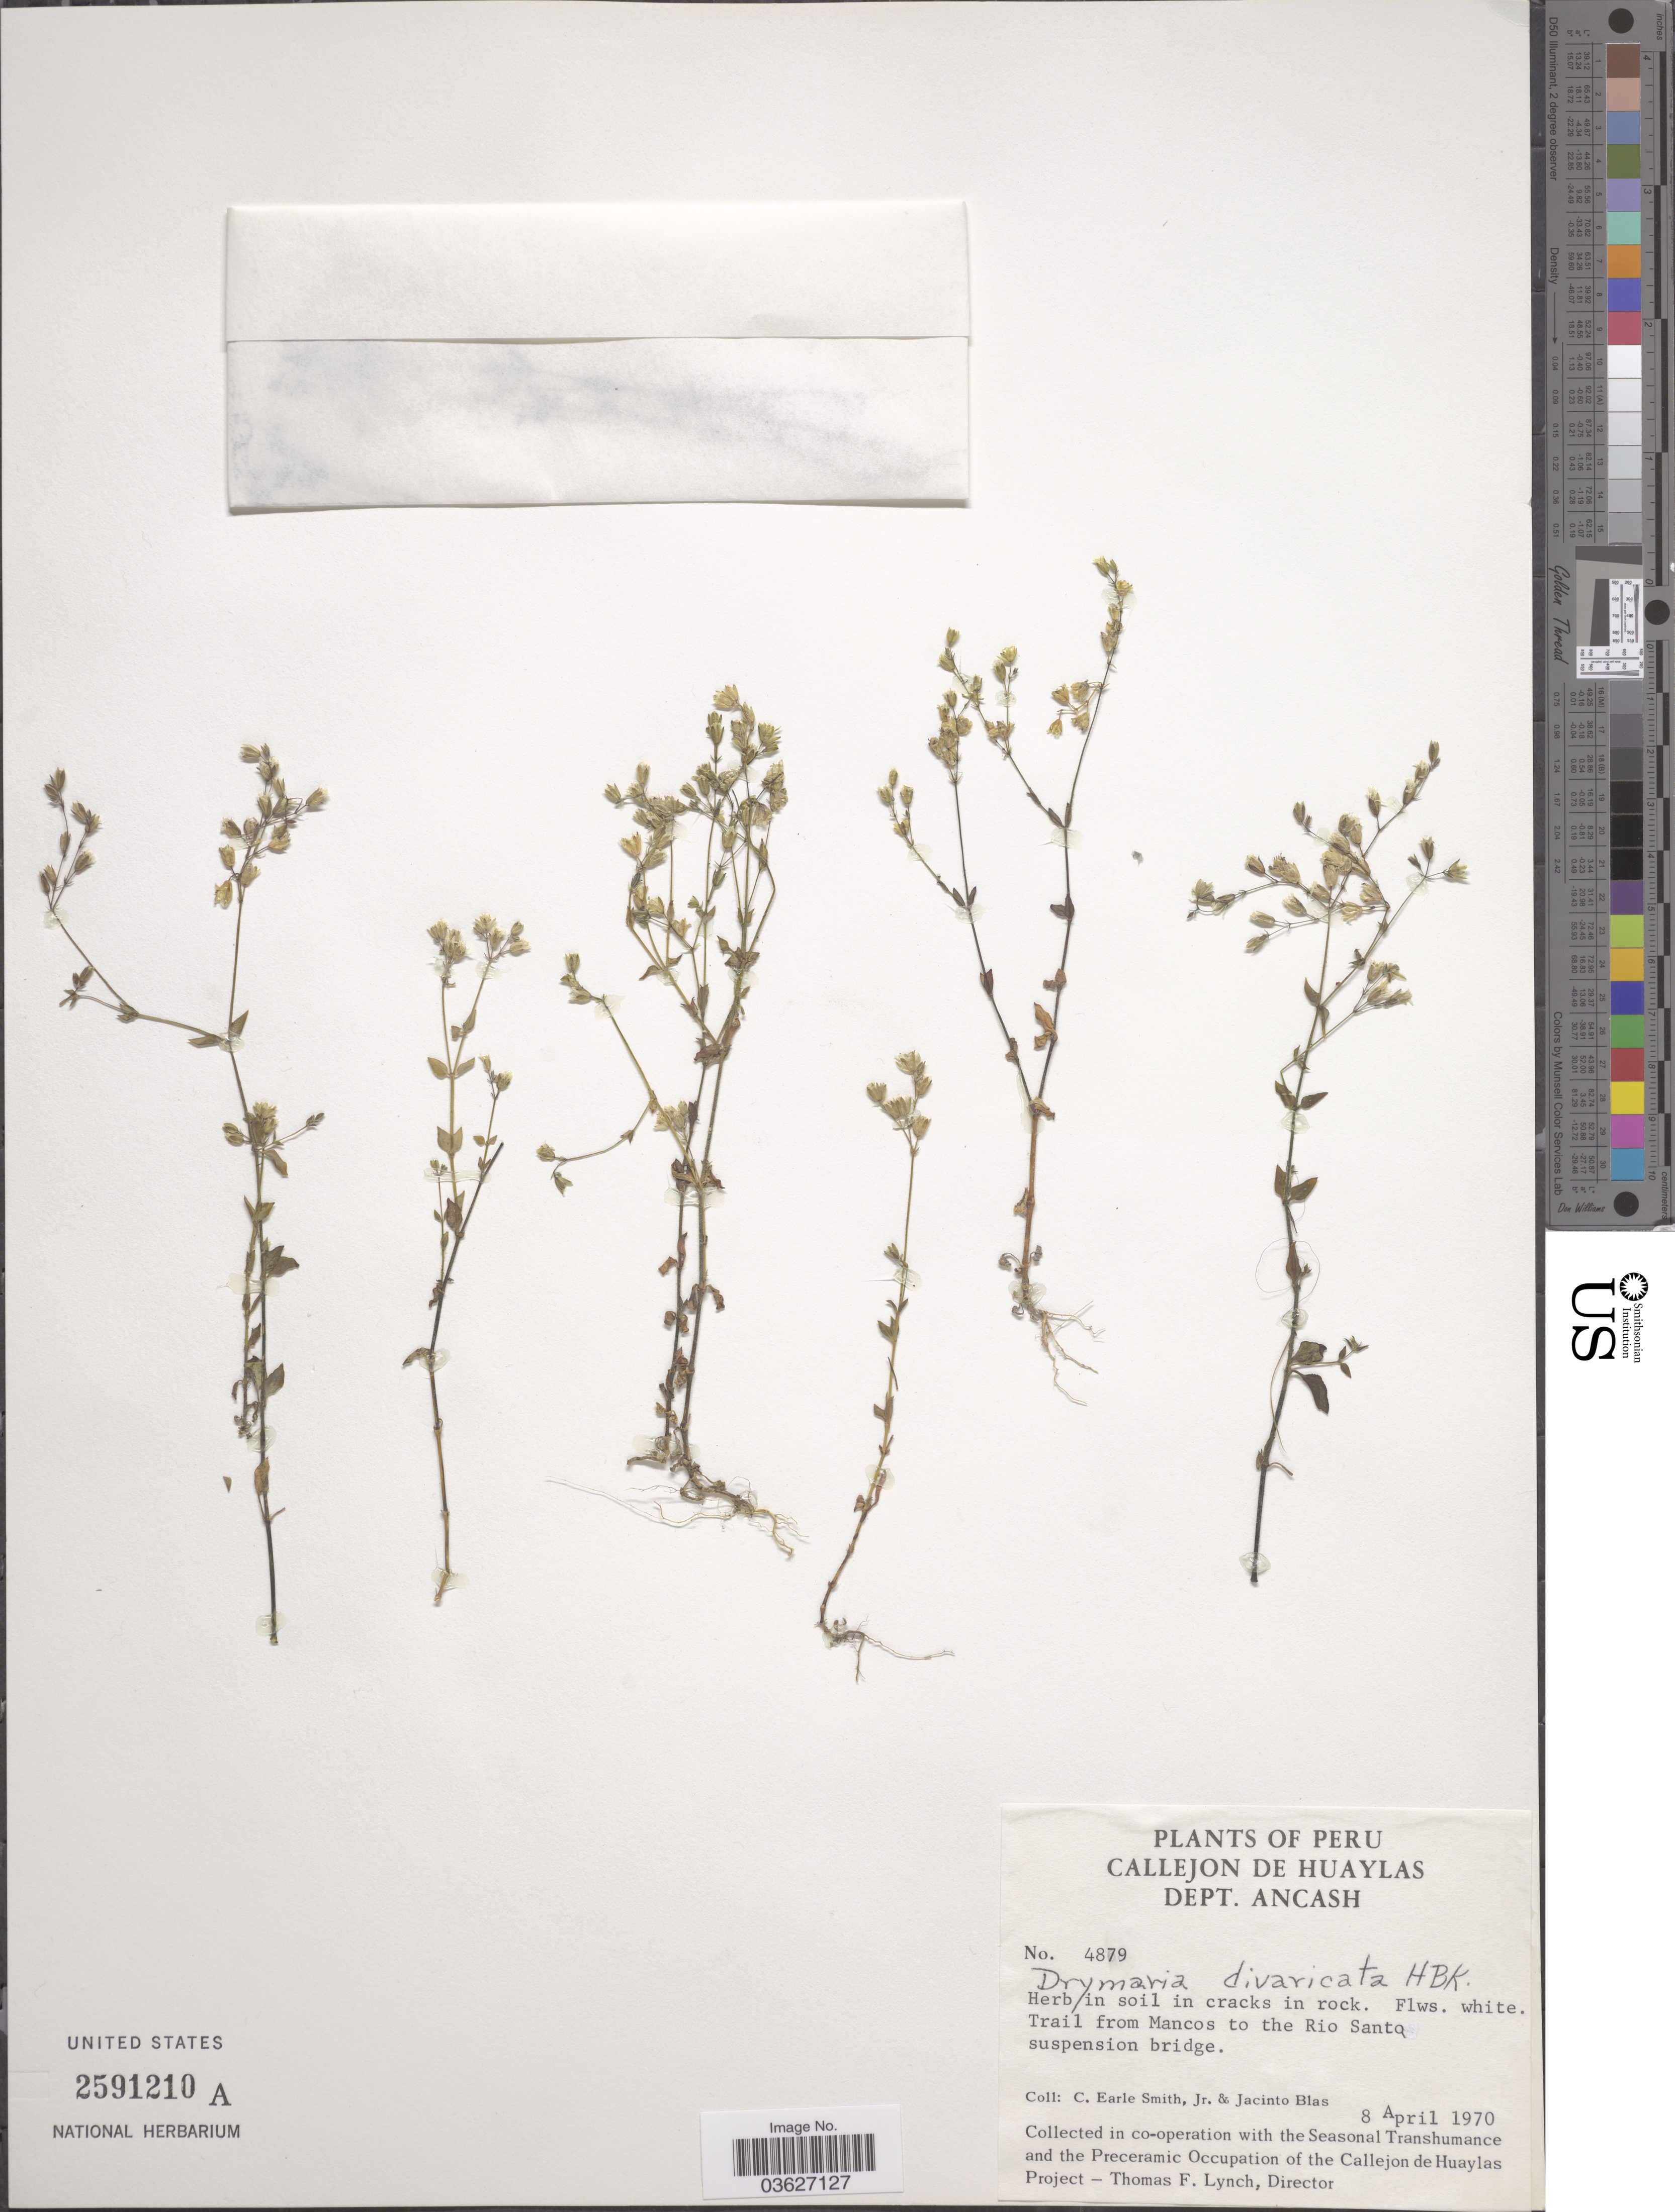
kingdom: Plantae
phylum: Tracheophyta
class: Magnoliopsida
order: Caryophyllales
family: Caryophyllaceae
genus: Drymaria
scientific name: Drymaria divaricata var. divaricata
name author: Kunth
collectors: C. E. Smith Jr. & J. Blas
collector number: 4879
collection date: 1970-04-08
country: Peru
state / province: Ancash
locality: Callejon de Huaylas. Dept. Ancash. Trail from Mancos to the Rio Santo suspension bridge.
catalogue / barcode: US 2591210A